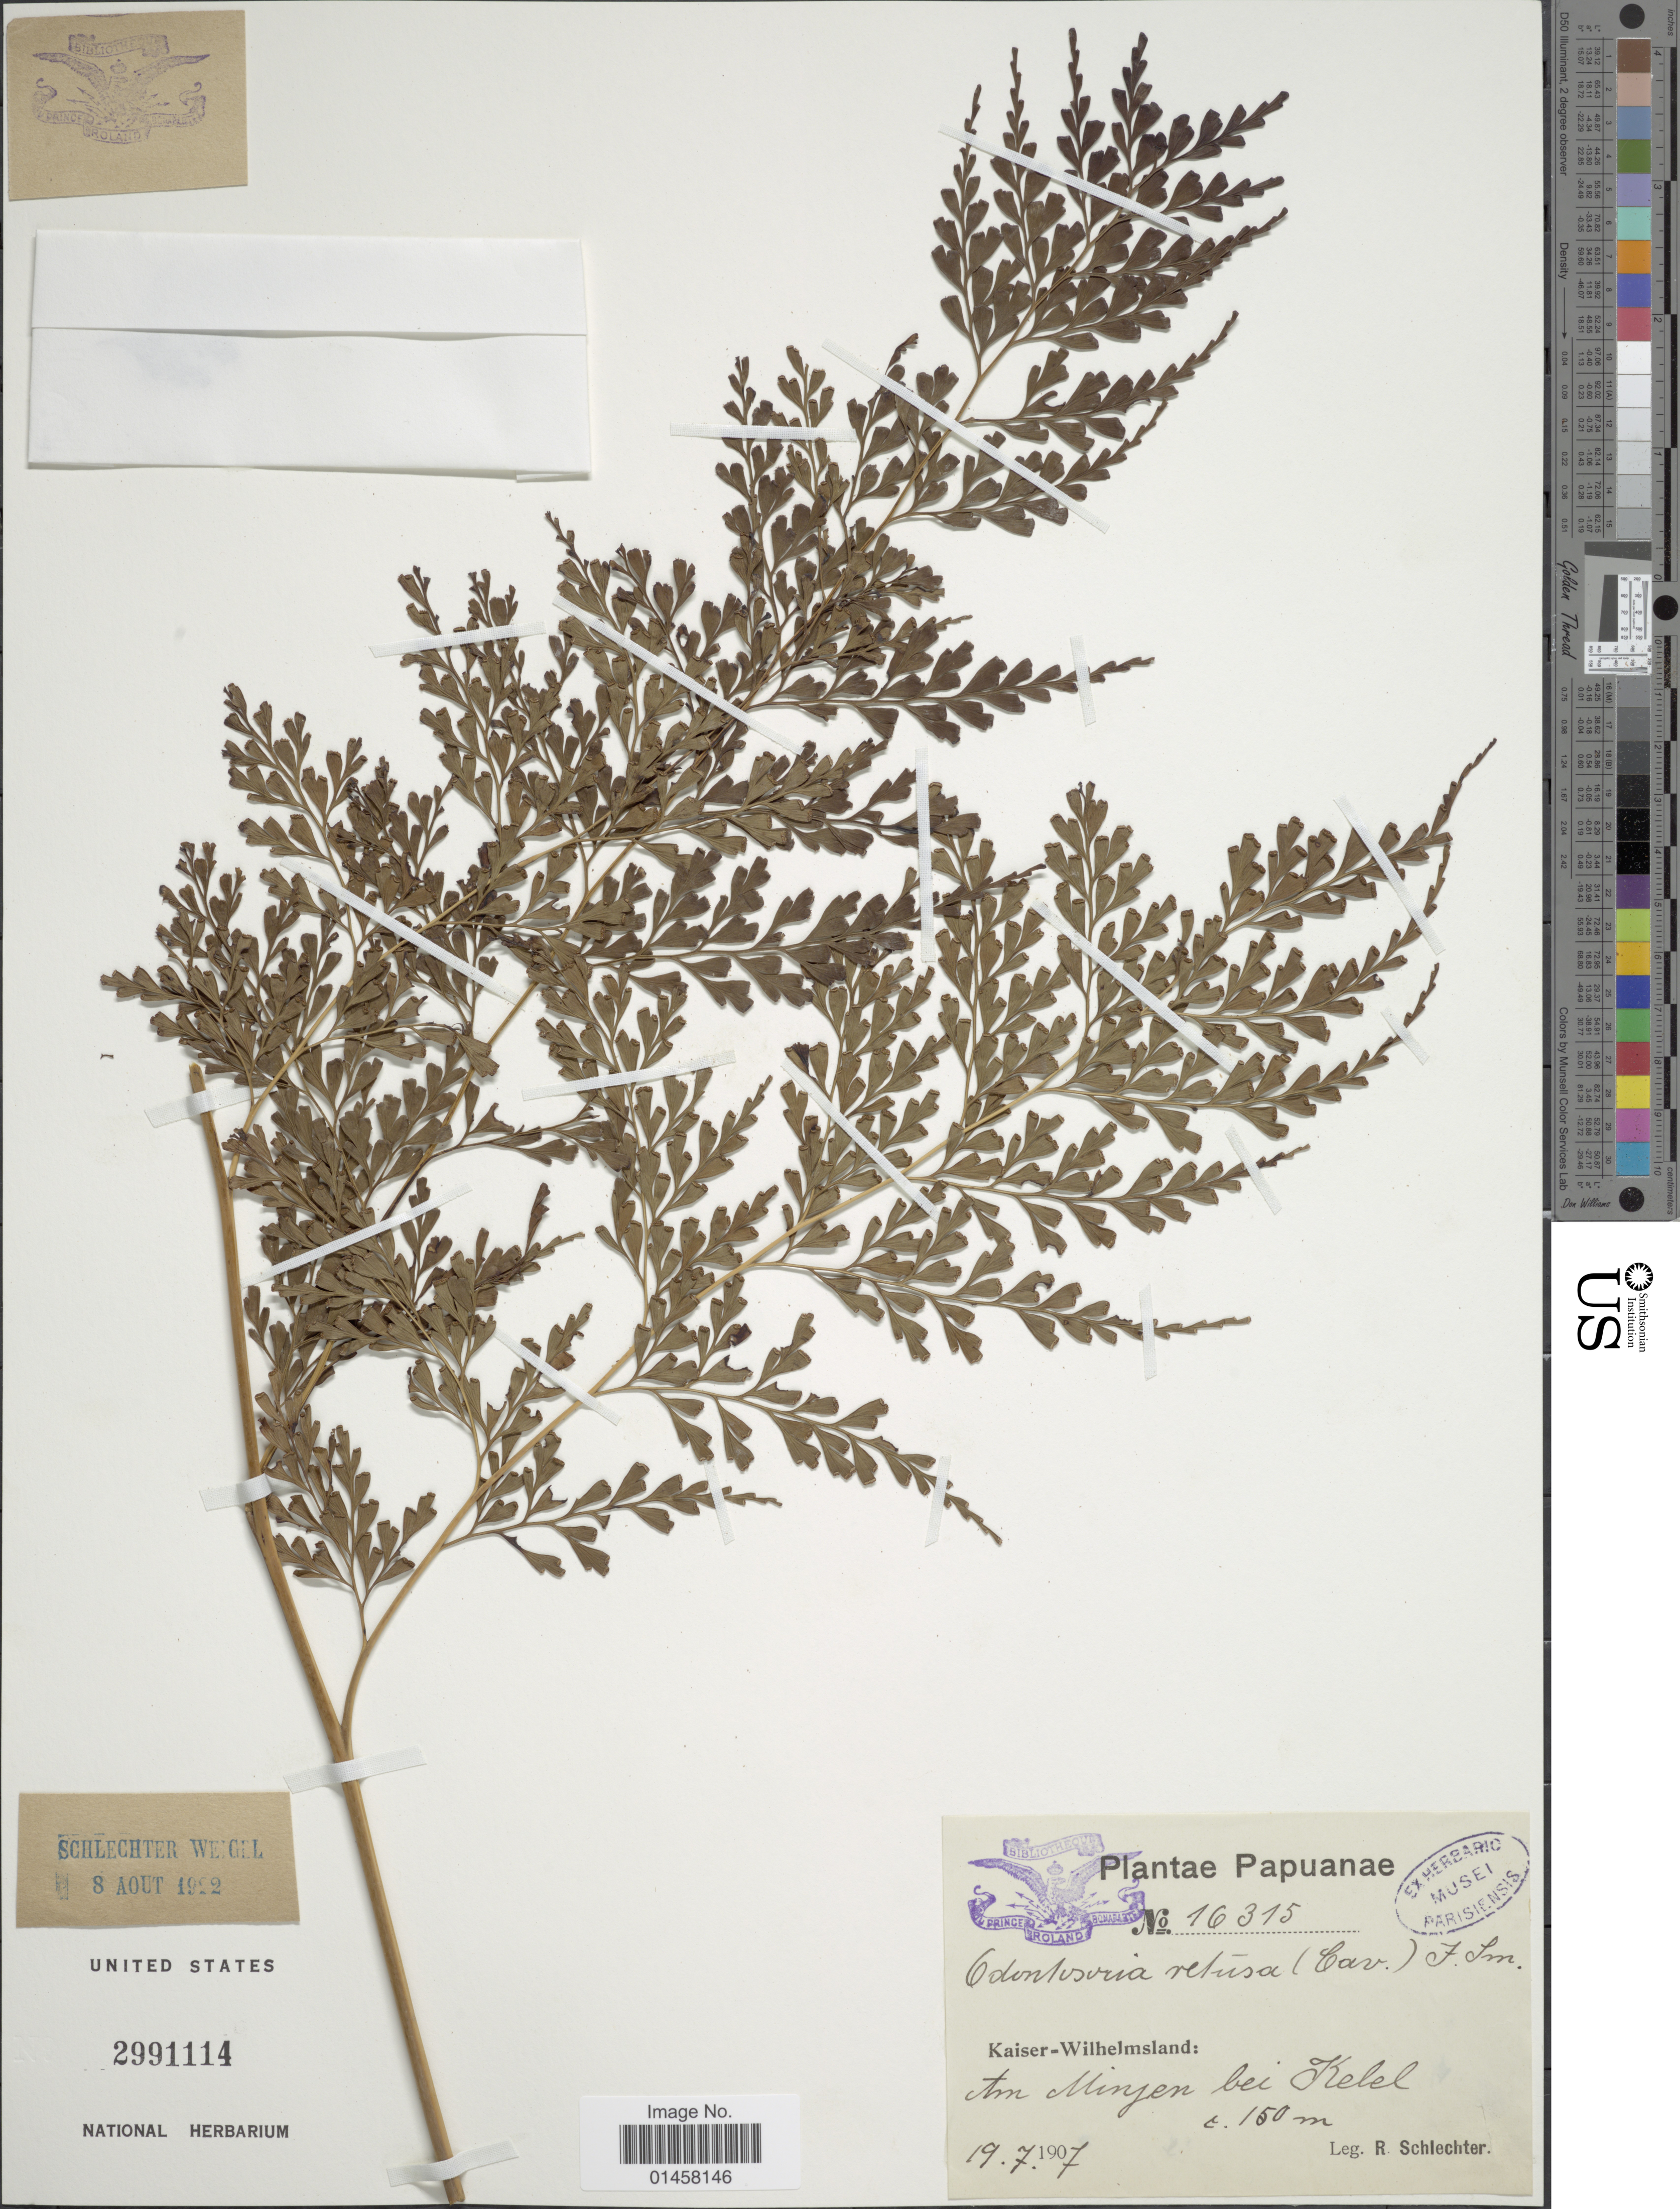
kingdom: Plantae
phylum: Tracheophyta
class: Polypodiopsida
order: Polypodiales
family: Lindsaeaceae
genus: Sphenomeris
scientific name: Sphenomeris retusa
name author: (Cav.) Maxim.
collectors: F. R. R. Schlechter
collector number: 16315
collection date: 1907-07-19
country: Papua New Guinea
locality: Kaiser-Wilhelmsland: Im Mingen bei Kelel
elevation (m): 150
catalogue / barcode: US 2991114